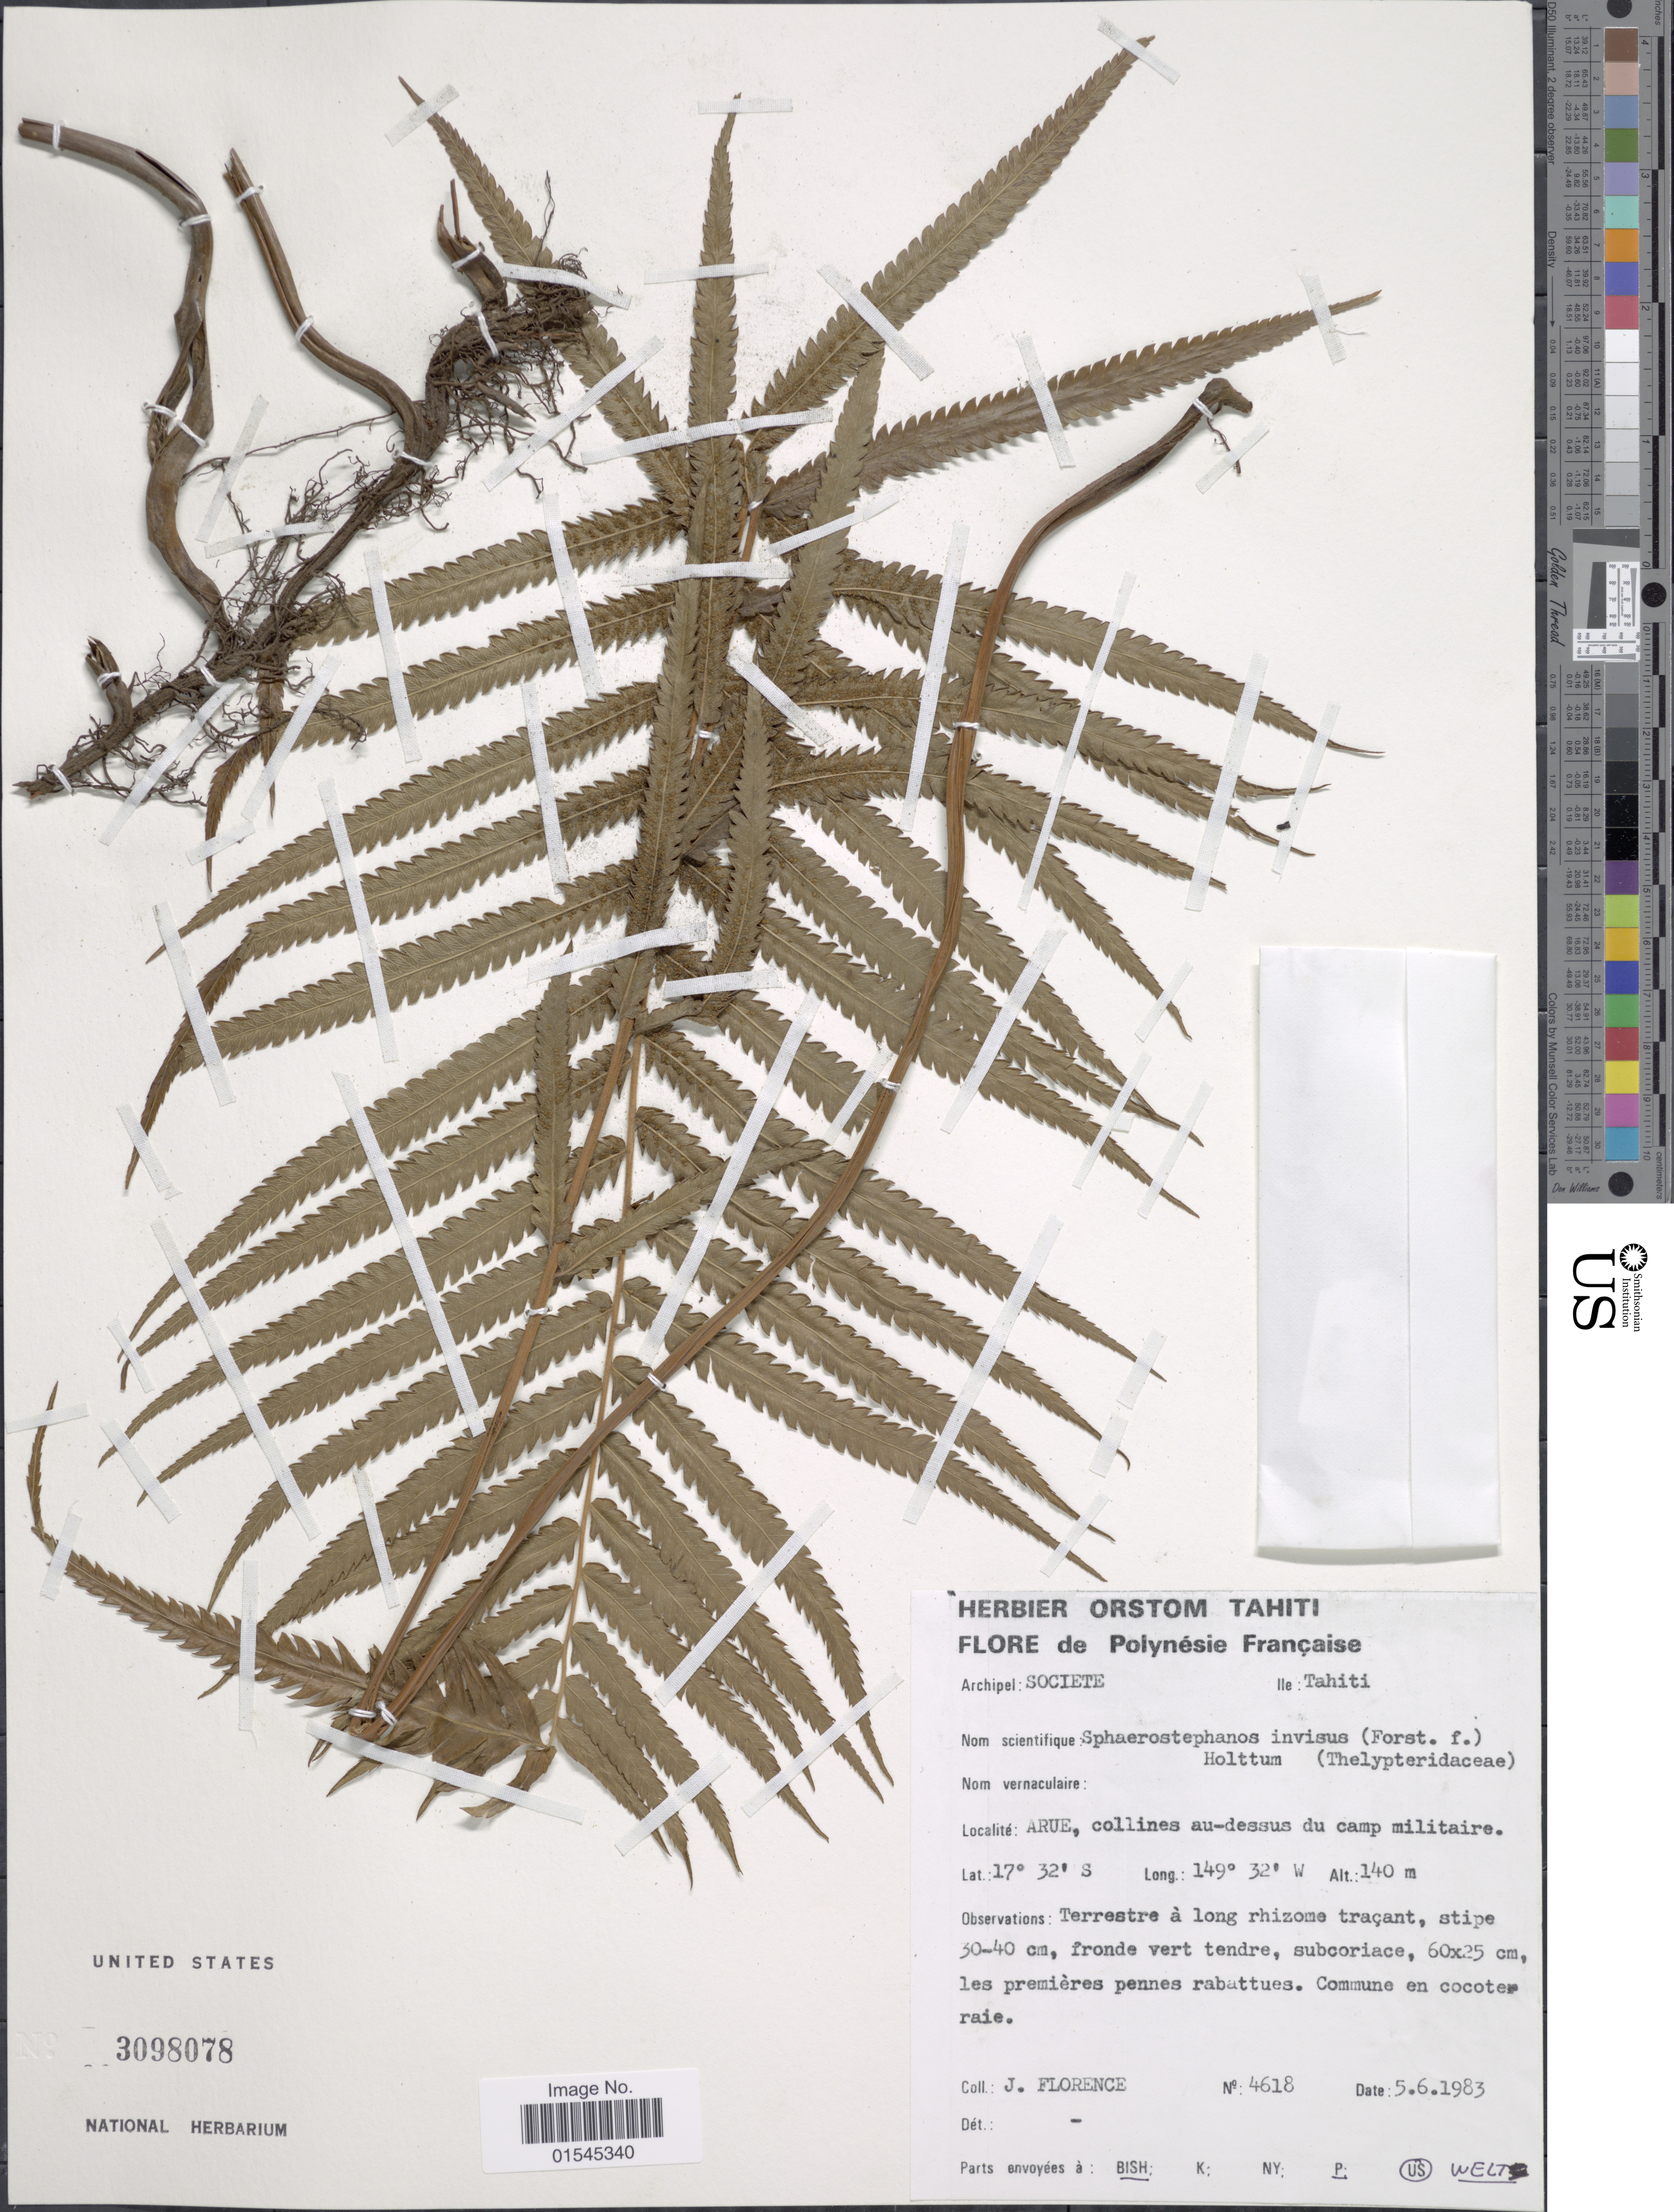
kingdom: Plantae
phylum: Tracheophyta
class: Polypodiopsida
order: Polypodiales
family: Thelypteridaceae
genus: Sphaerostephanos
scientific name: Sphaerostephanos invisus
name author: (G. Forst.) Holttum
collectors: J. Florence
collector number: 4618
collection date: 1983-06-05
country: French Polynesia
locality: Archipel: Societe. Ile: Tahiti. Arue, collines au-dessus du camp militaire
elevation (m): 140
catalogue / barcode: US 3098078